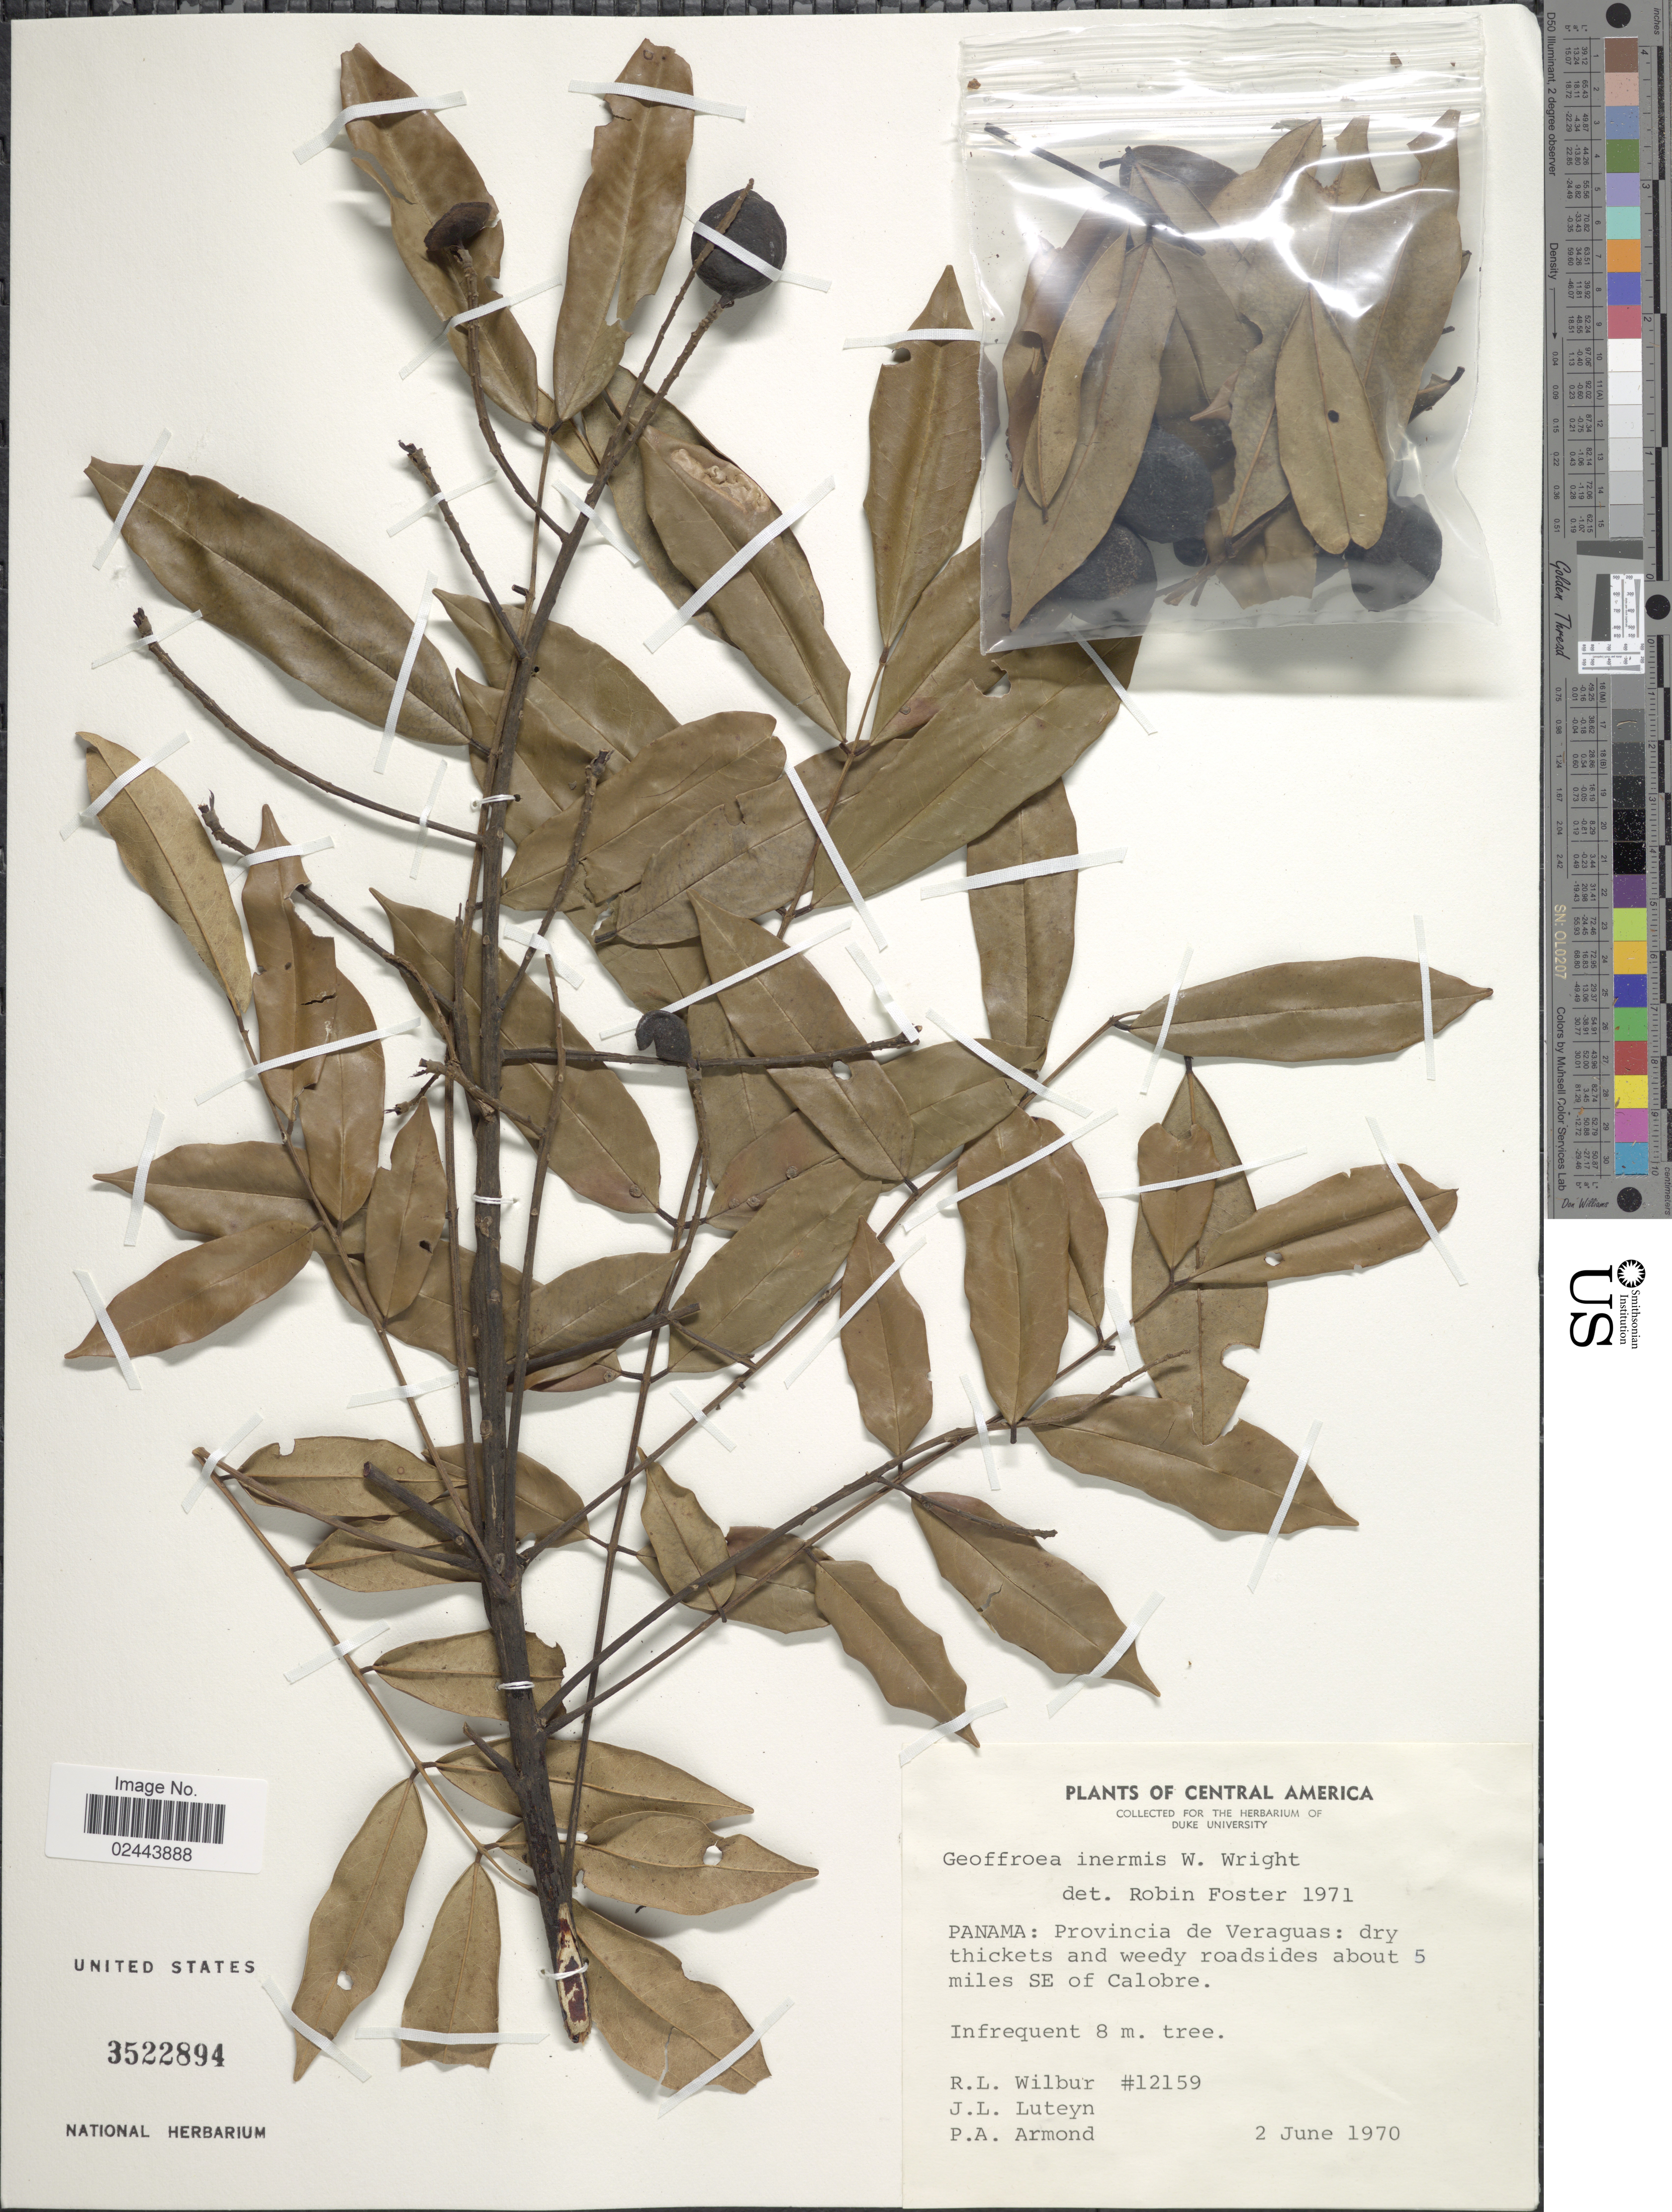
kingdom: Plantae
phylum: Tracheophyta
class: Magnoliopsida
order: Fabales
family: Fabaceae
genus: Andira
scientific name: Andira inermis subsp. inermis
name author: (W. Wright) Kunth ex DC.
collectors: R. L. Wilbur, J. L. Luteyn & P. Armond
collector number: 12159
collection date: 1970-06-02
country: Panama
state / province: Veraguas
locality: Dry thickets and weedy roadside about 5 miles SE of Calobre.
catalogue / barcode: US 3522894